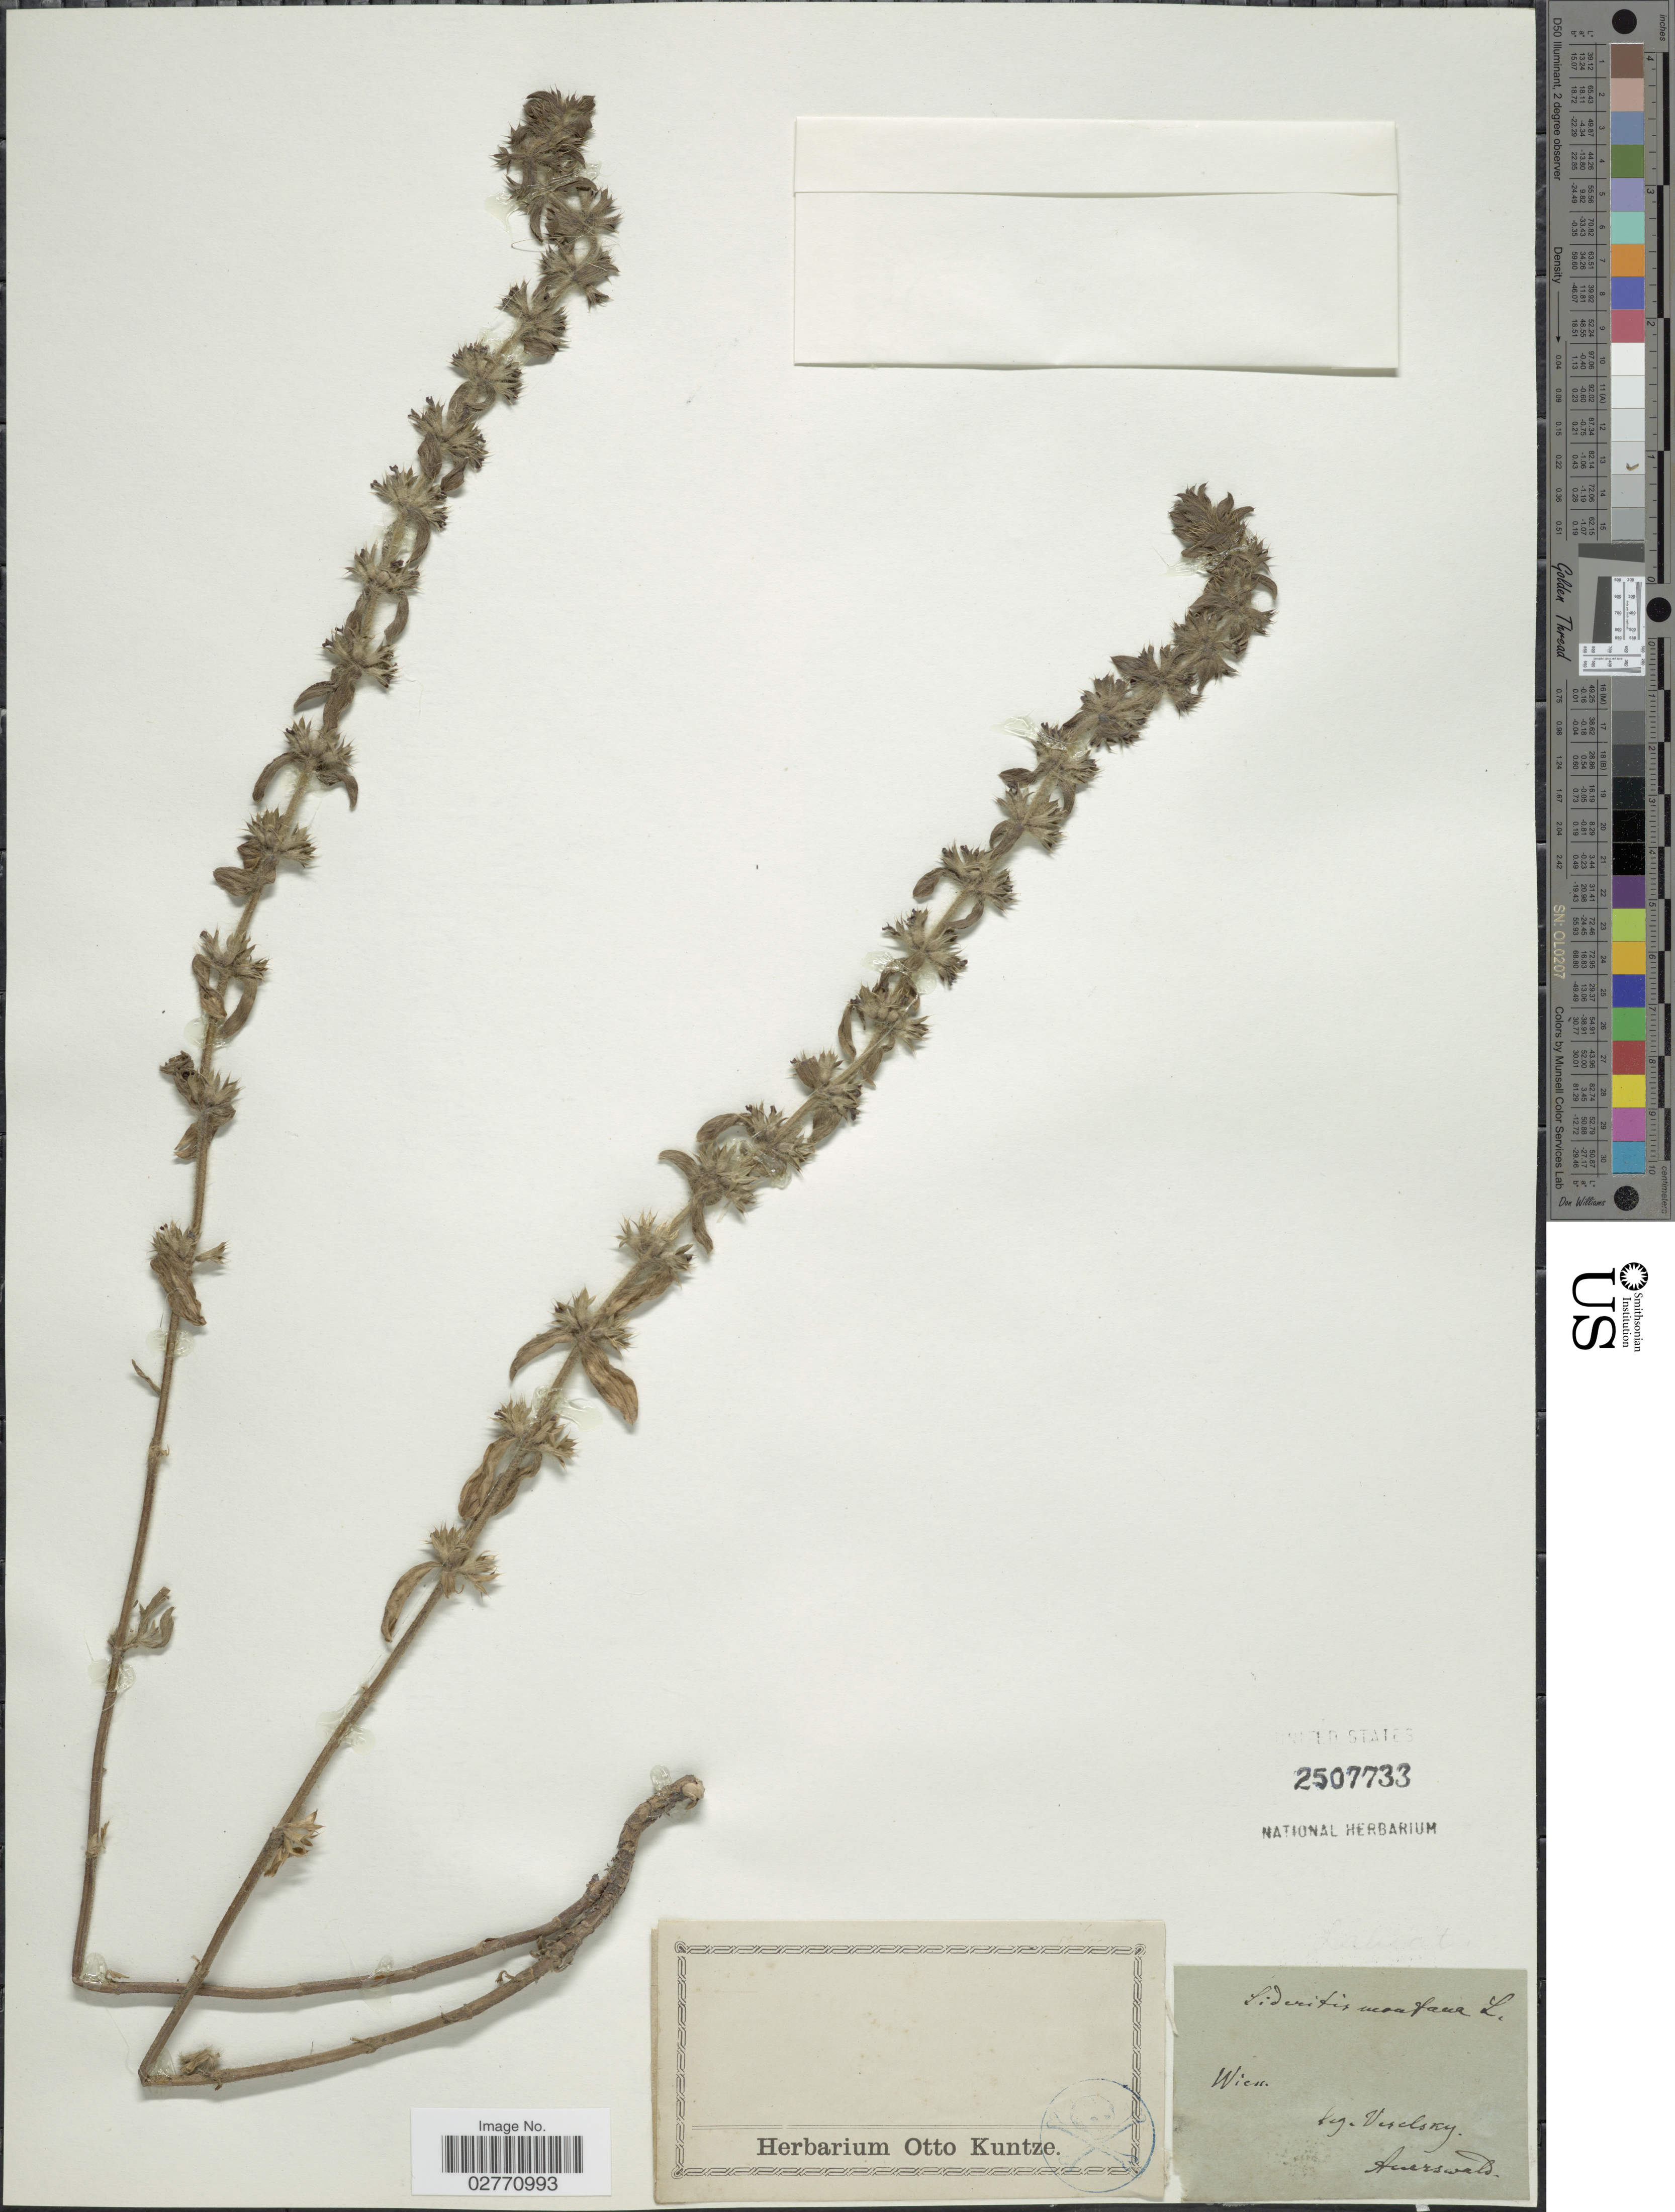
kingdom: Plantae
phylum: Tracheophyta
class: Magnoliopsida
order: Lamiales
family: Lamiaceae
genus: Sideritis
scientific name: Sideritis montana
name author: L.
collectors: Verdsky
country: Austria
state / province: Wien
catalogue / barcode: US 2507733